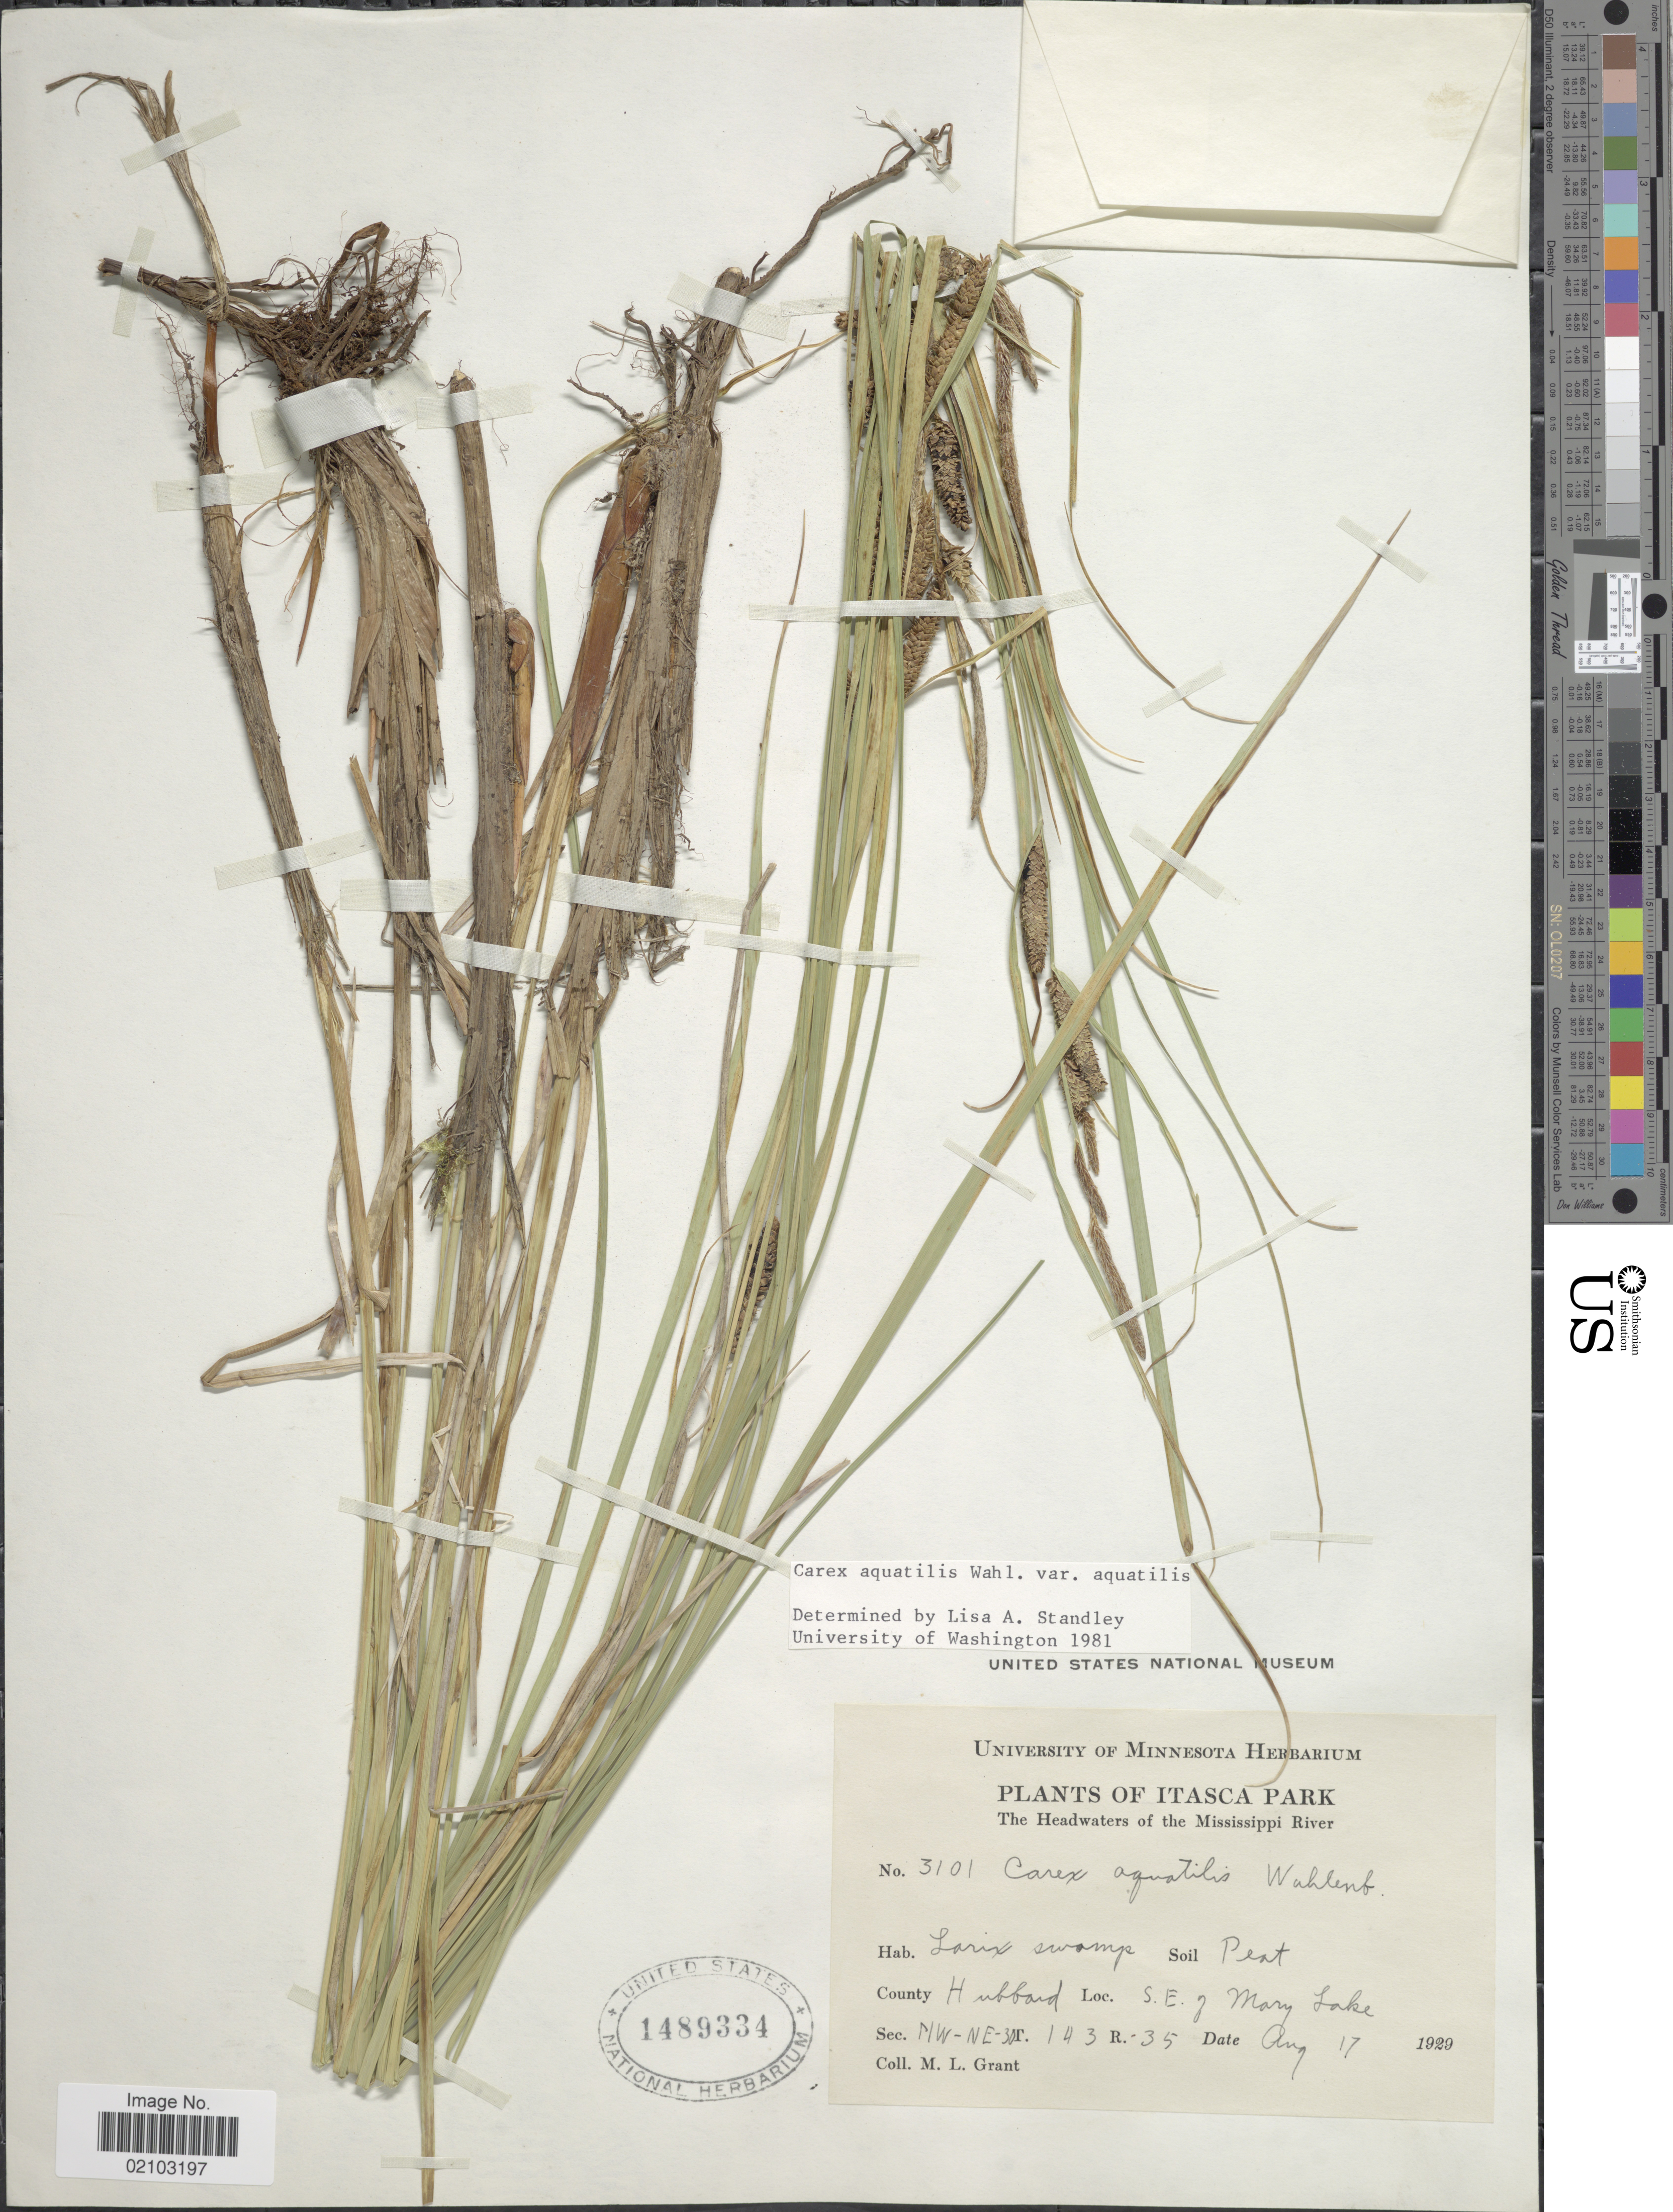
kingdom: Plantae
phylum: Tracheophyta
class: Liliopsida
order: Poales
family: Cyperaceae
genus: Carex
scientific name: Carex aquatilis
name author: Wahlenb.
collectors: M. L. Grant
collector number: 3101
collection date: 1929-08-17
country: United States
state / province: Minnesota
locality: Itasca Park, The Headwaters of the Mississippi River, Larix Swamp, County Hubbard, S.E. of Mary Lake, NW-NE- 30 T. 143 R. 35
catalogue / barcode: US 1489334